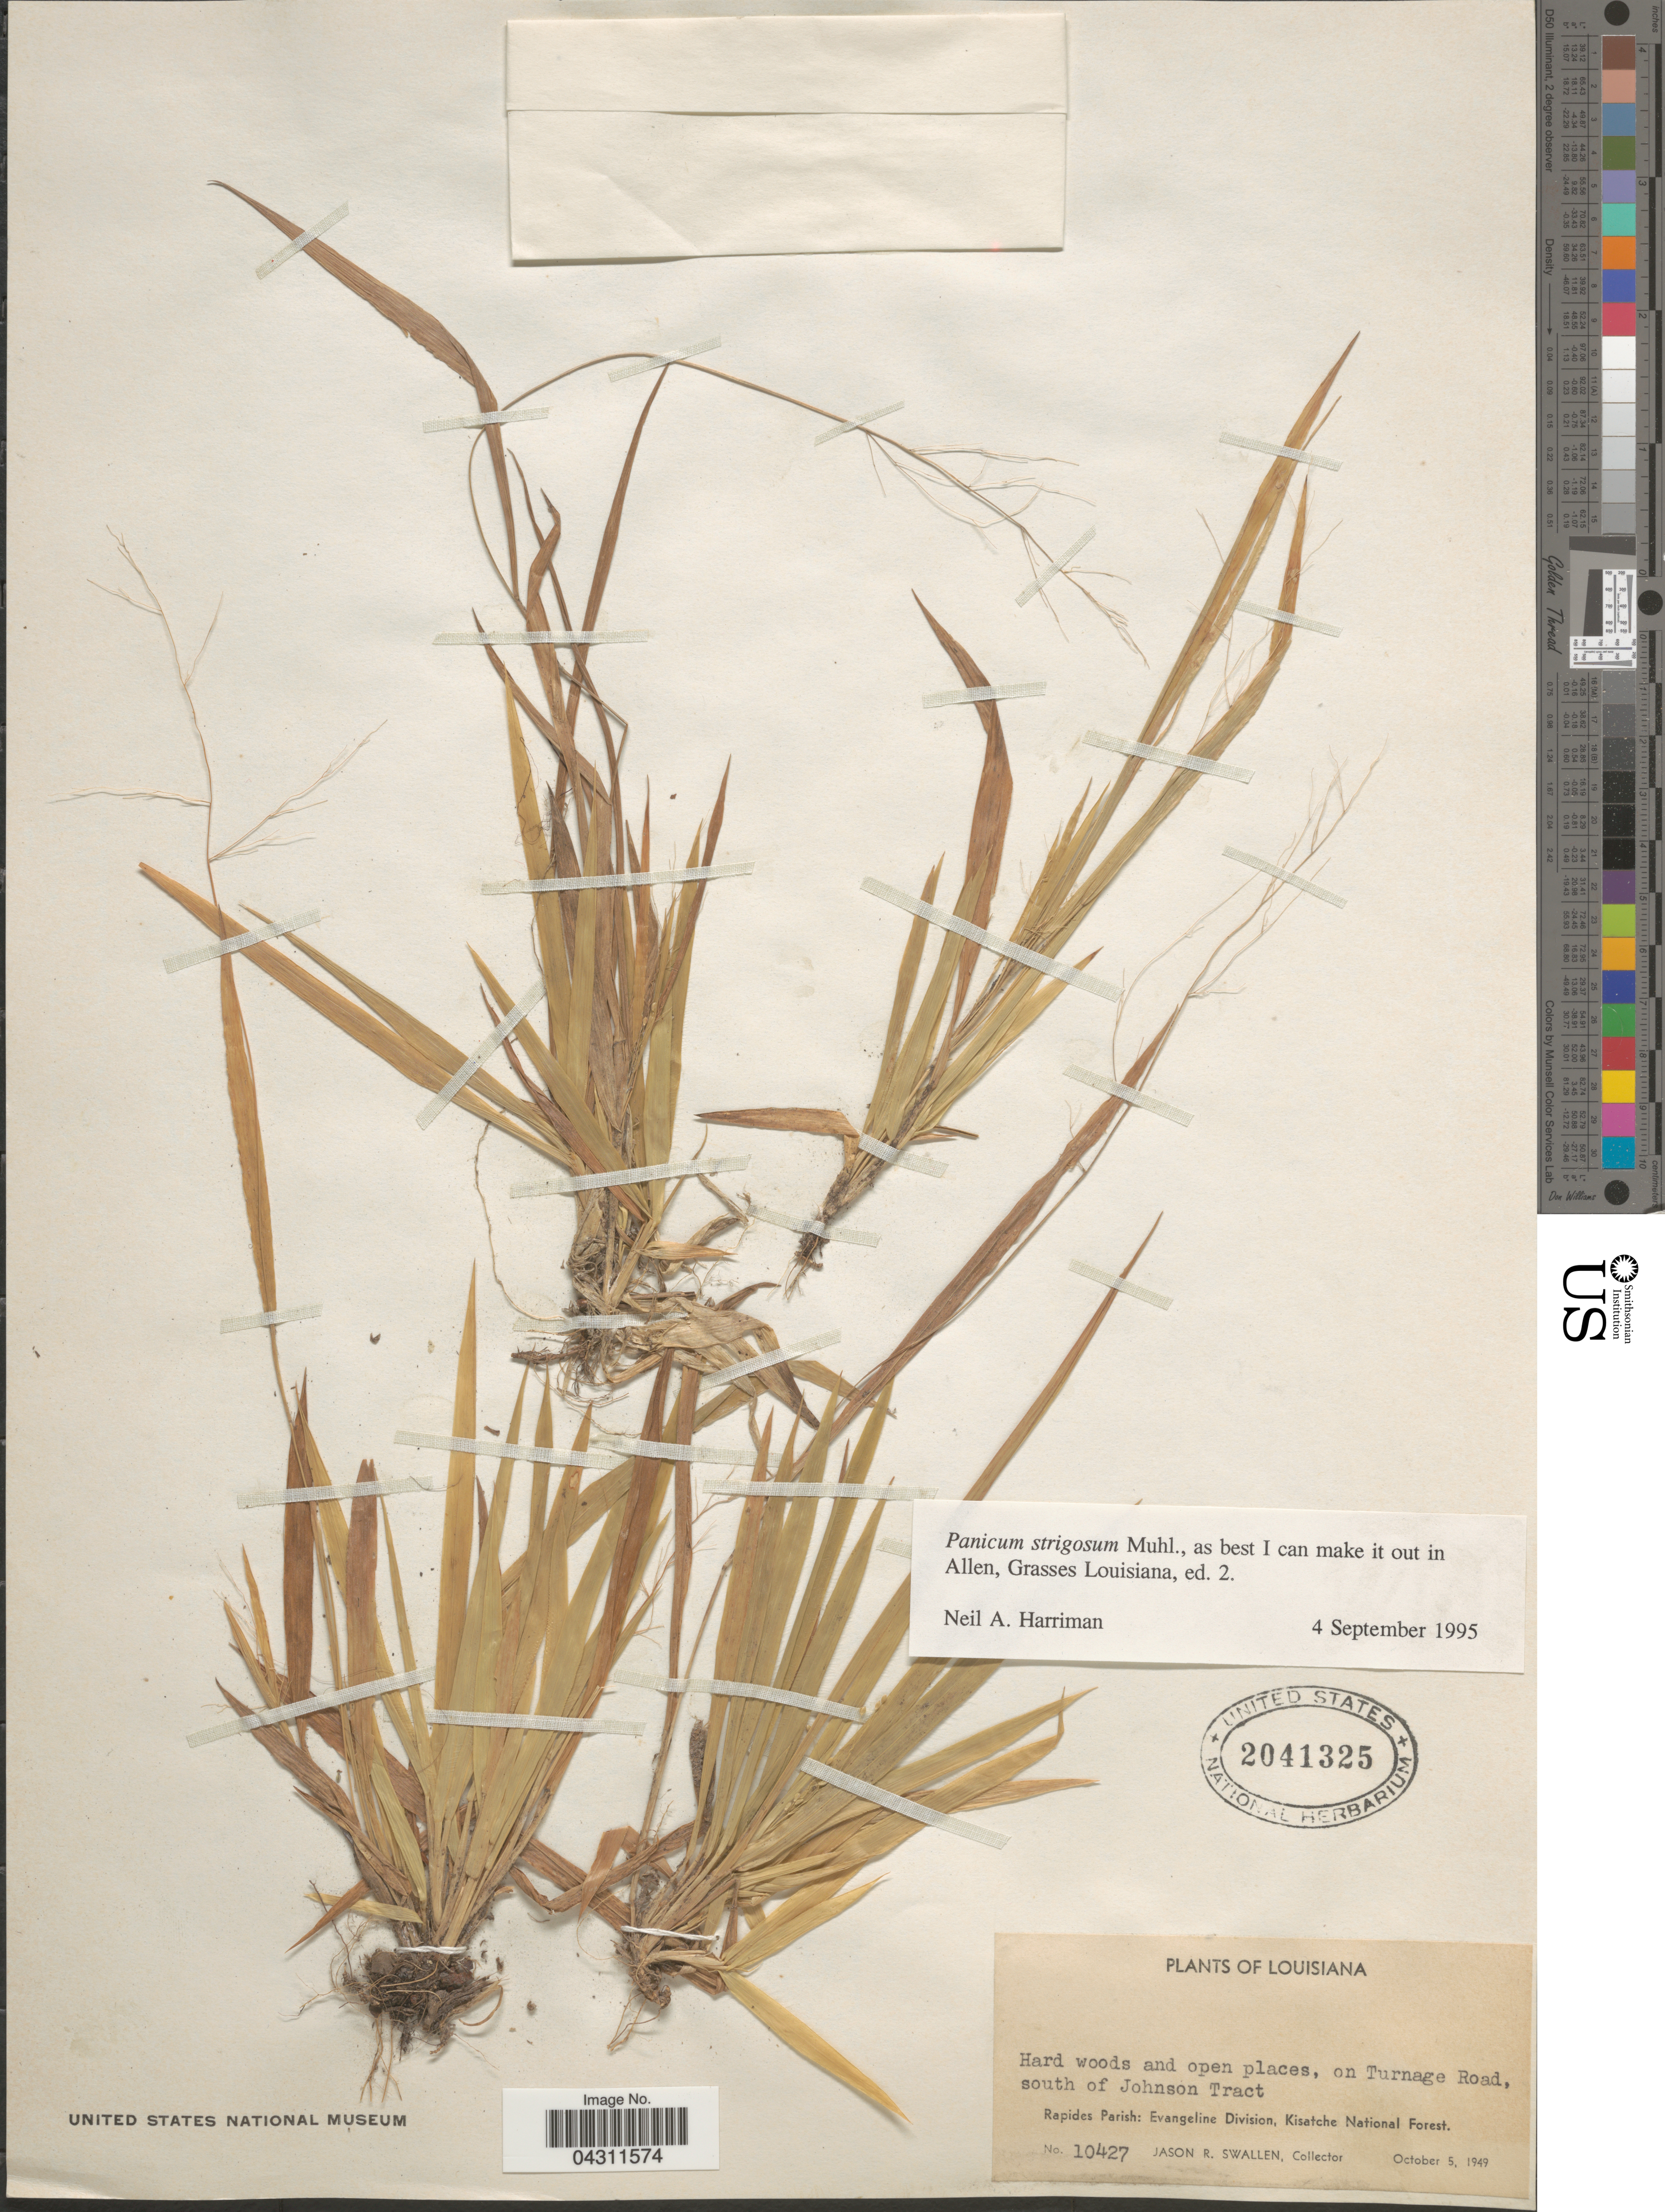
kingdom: Plantae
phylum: Tracheophyta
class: Liliopsida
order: Poales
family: Poaceae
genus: Dichanthelium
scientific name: Dichanthelium strigosum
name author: (Muhl. ex Elliott) Freckmann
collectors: J. R. Swallen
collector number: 10427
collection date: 1949-10-05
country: United States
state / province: Louisiana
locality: Hard woods and open places, on Turnage Road, south of Johnson Tract. Rapides Parish: Evangeline Division, Kisatche National Forest.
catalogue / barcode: US 2041325